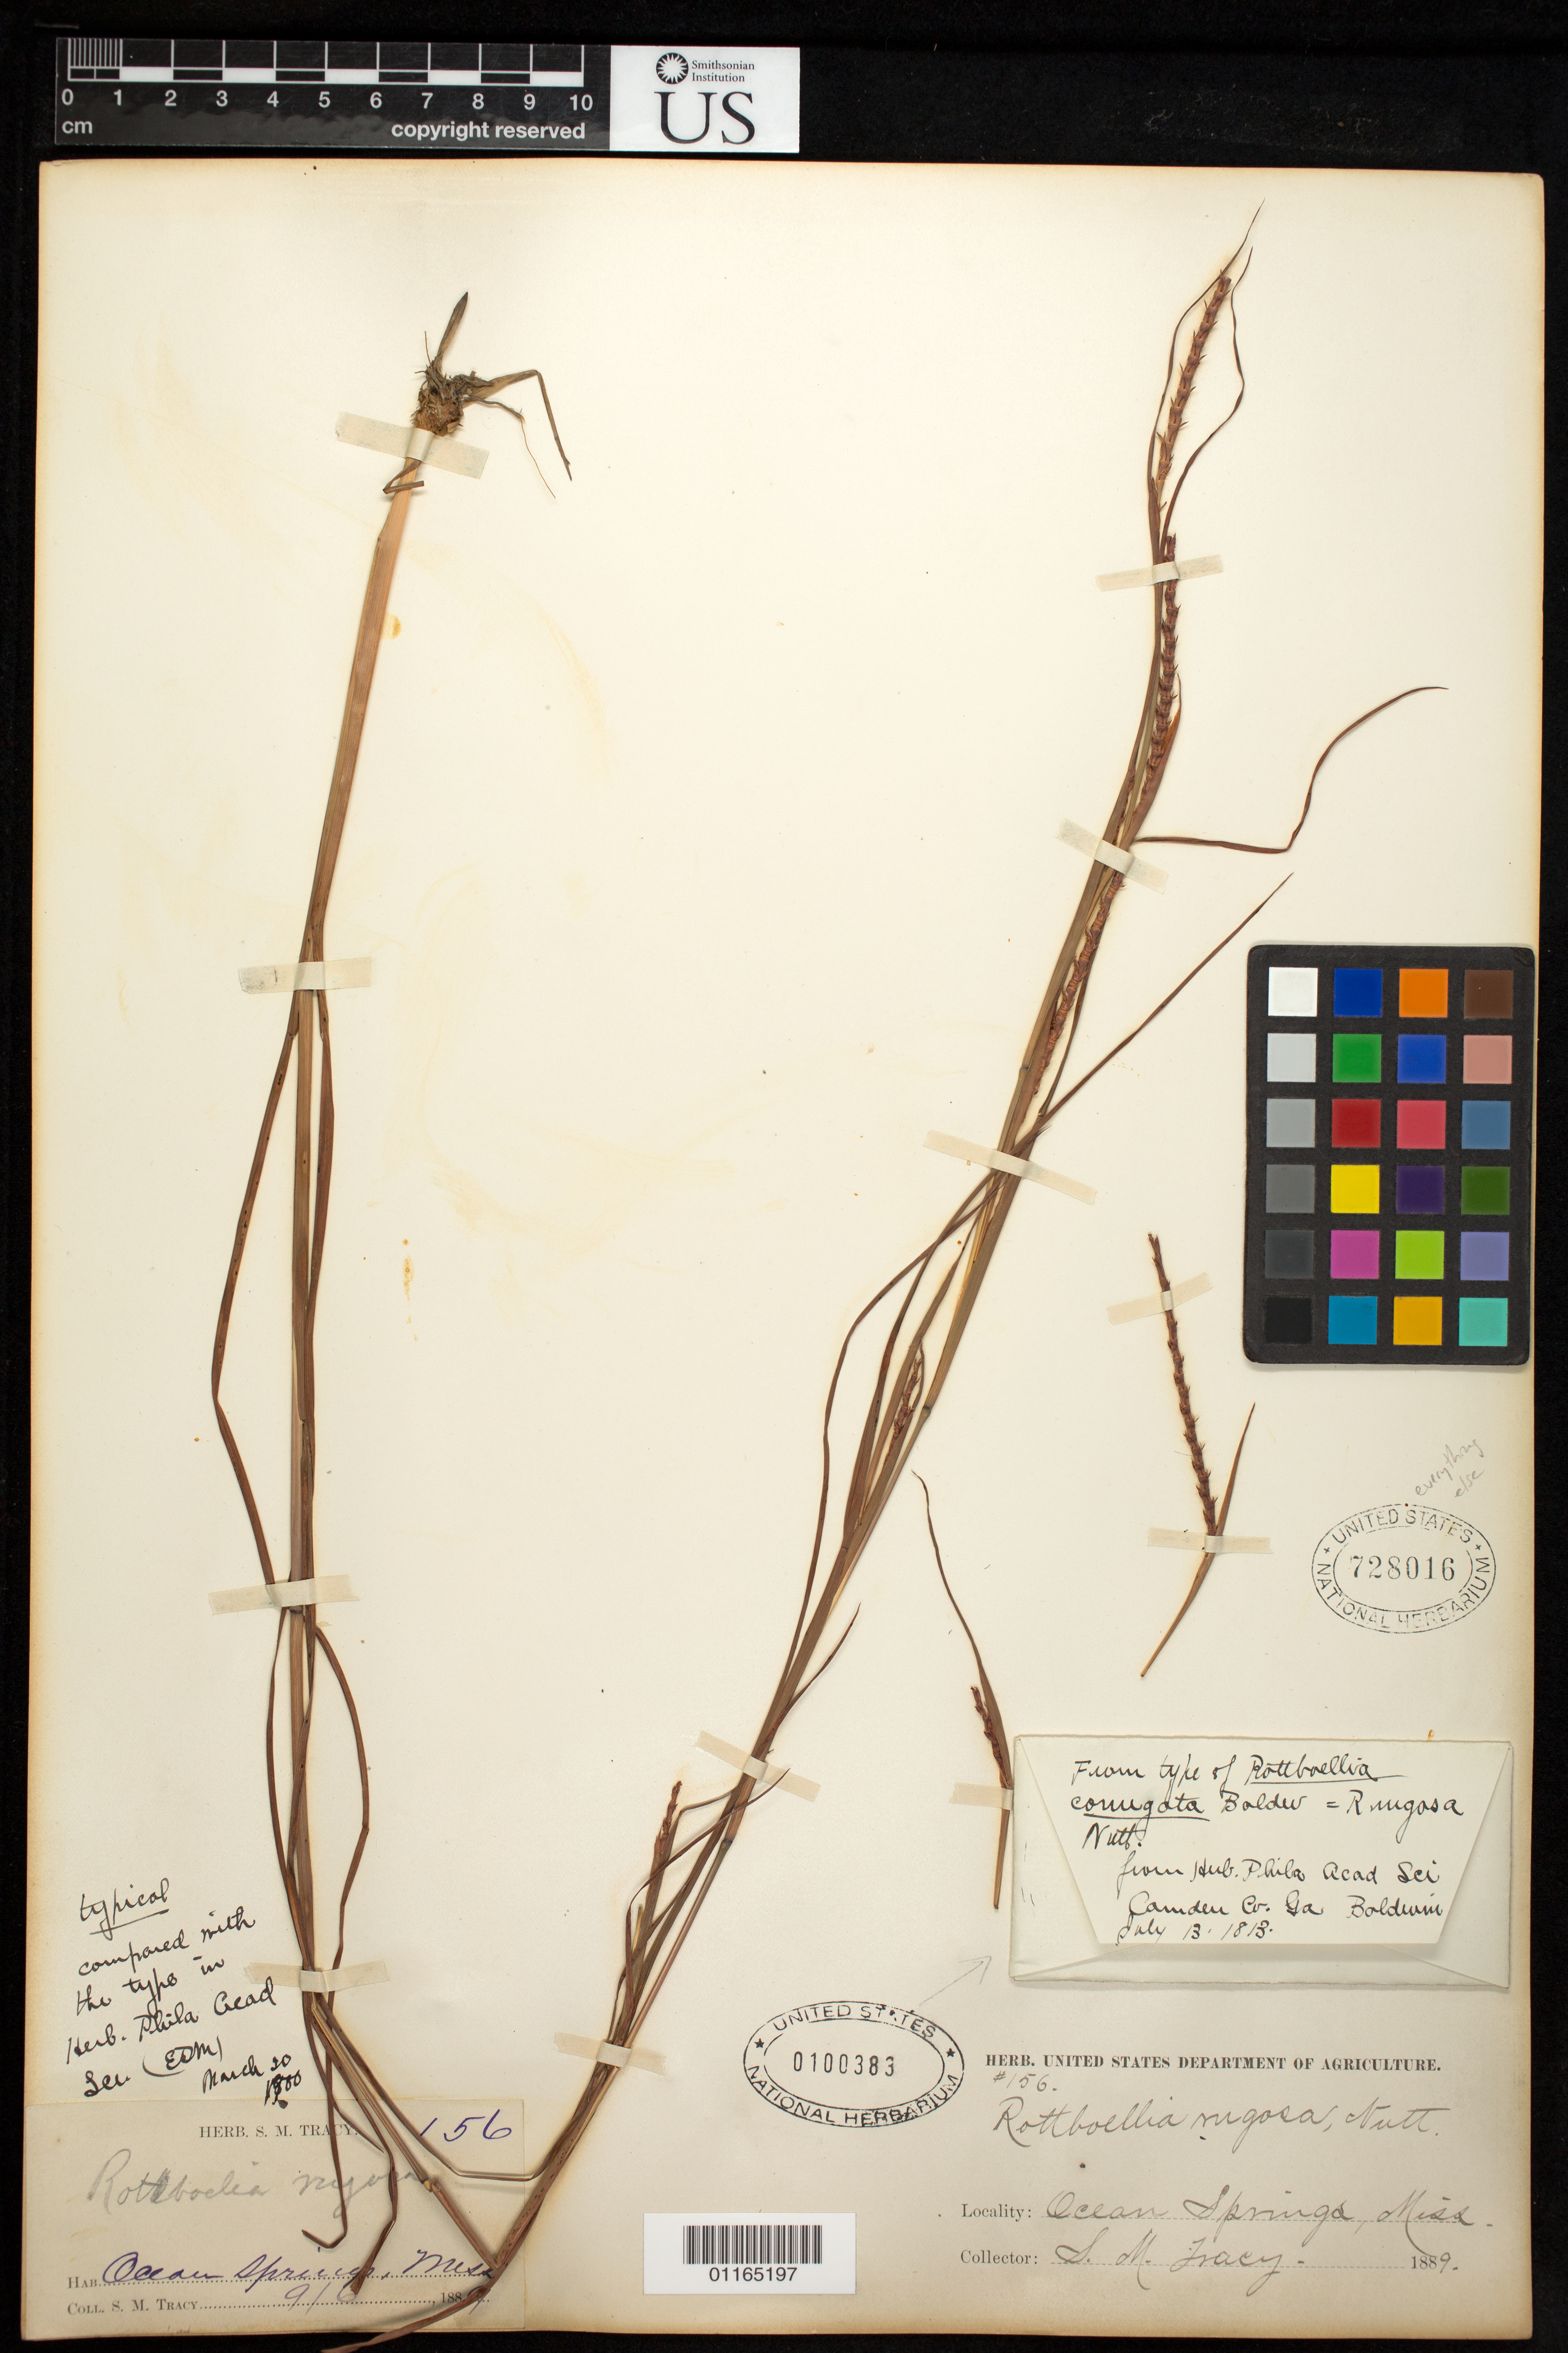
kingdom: Plantae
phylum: Tracheophyta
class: Liliopsida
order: Poales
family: Poaceae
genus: Rottboellia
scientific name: Rottboellia corrugata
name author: Baldwin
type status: Type Collection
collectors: W. Baldwin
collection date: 1813-07-13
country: United States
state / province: Georgia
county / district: Camden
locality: Camden Co., Ga.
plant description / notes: Fragmentary material of type specimen ex herb. Phila. Acad. Sci. Mounted on sheet (apparently added at later date) with non-type material, Tracy 156 (USNH 728016).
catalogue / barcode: US 100383